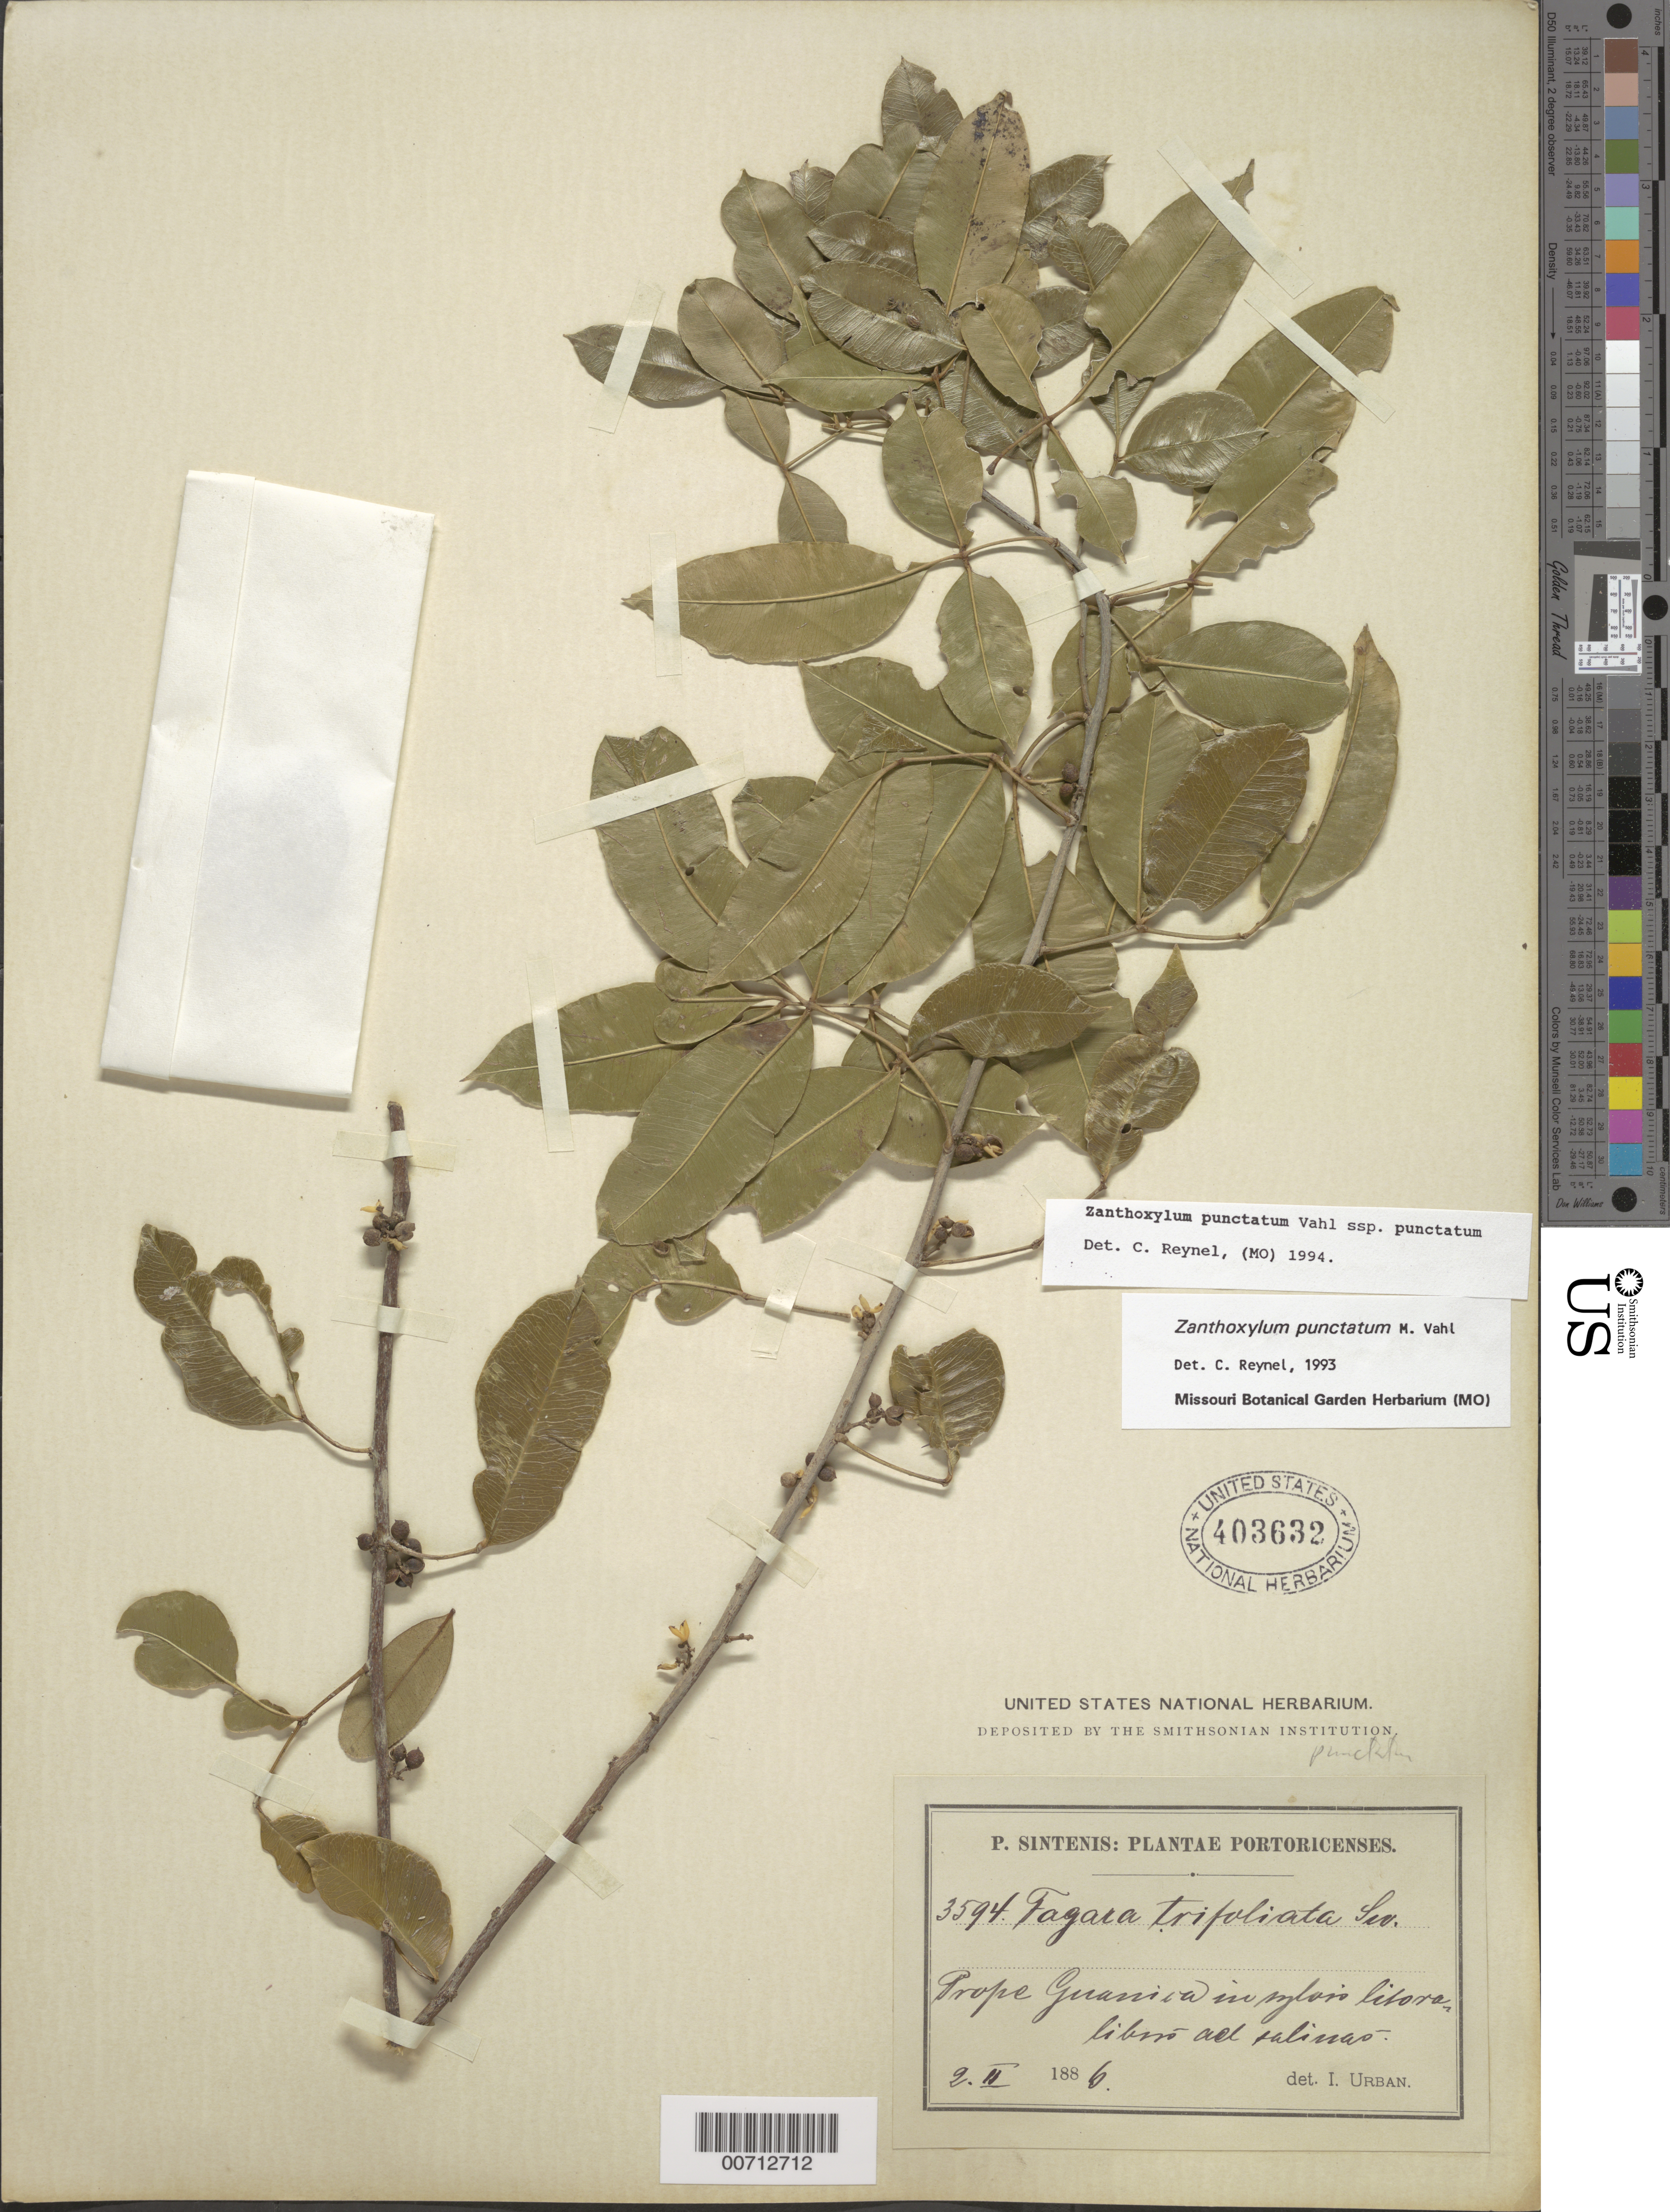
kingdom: Plantae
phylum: Tracheophyta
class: Magnoliopsida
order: Sapindales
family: Rutaceae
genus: Zanthoxylum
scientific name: Zanthoxylum punctatum subsp. punctatum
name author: Vahl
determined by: Reynel, Carlos A., (MO), Missouri Botanical Garden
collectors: P. Sintenis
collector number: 3594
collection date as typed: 02 Feb 1886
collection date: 1886-02-02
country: Puerto Rico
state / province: Guanica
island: Greater Antilles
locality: Prope Guanica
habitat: In Sylvis litore libus ad salinas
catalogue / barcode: US 403632